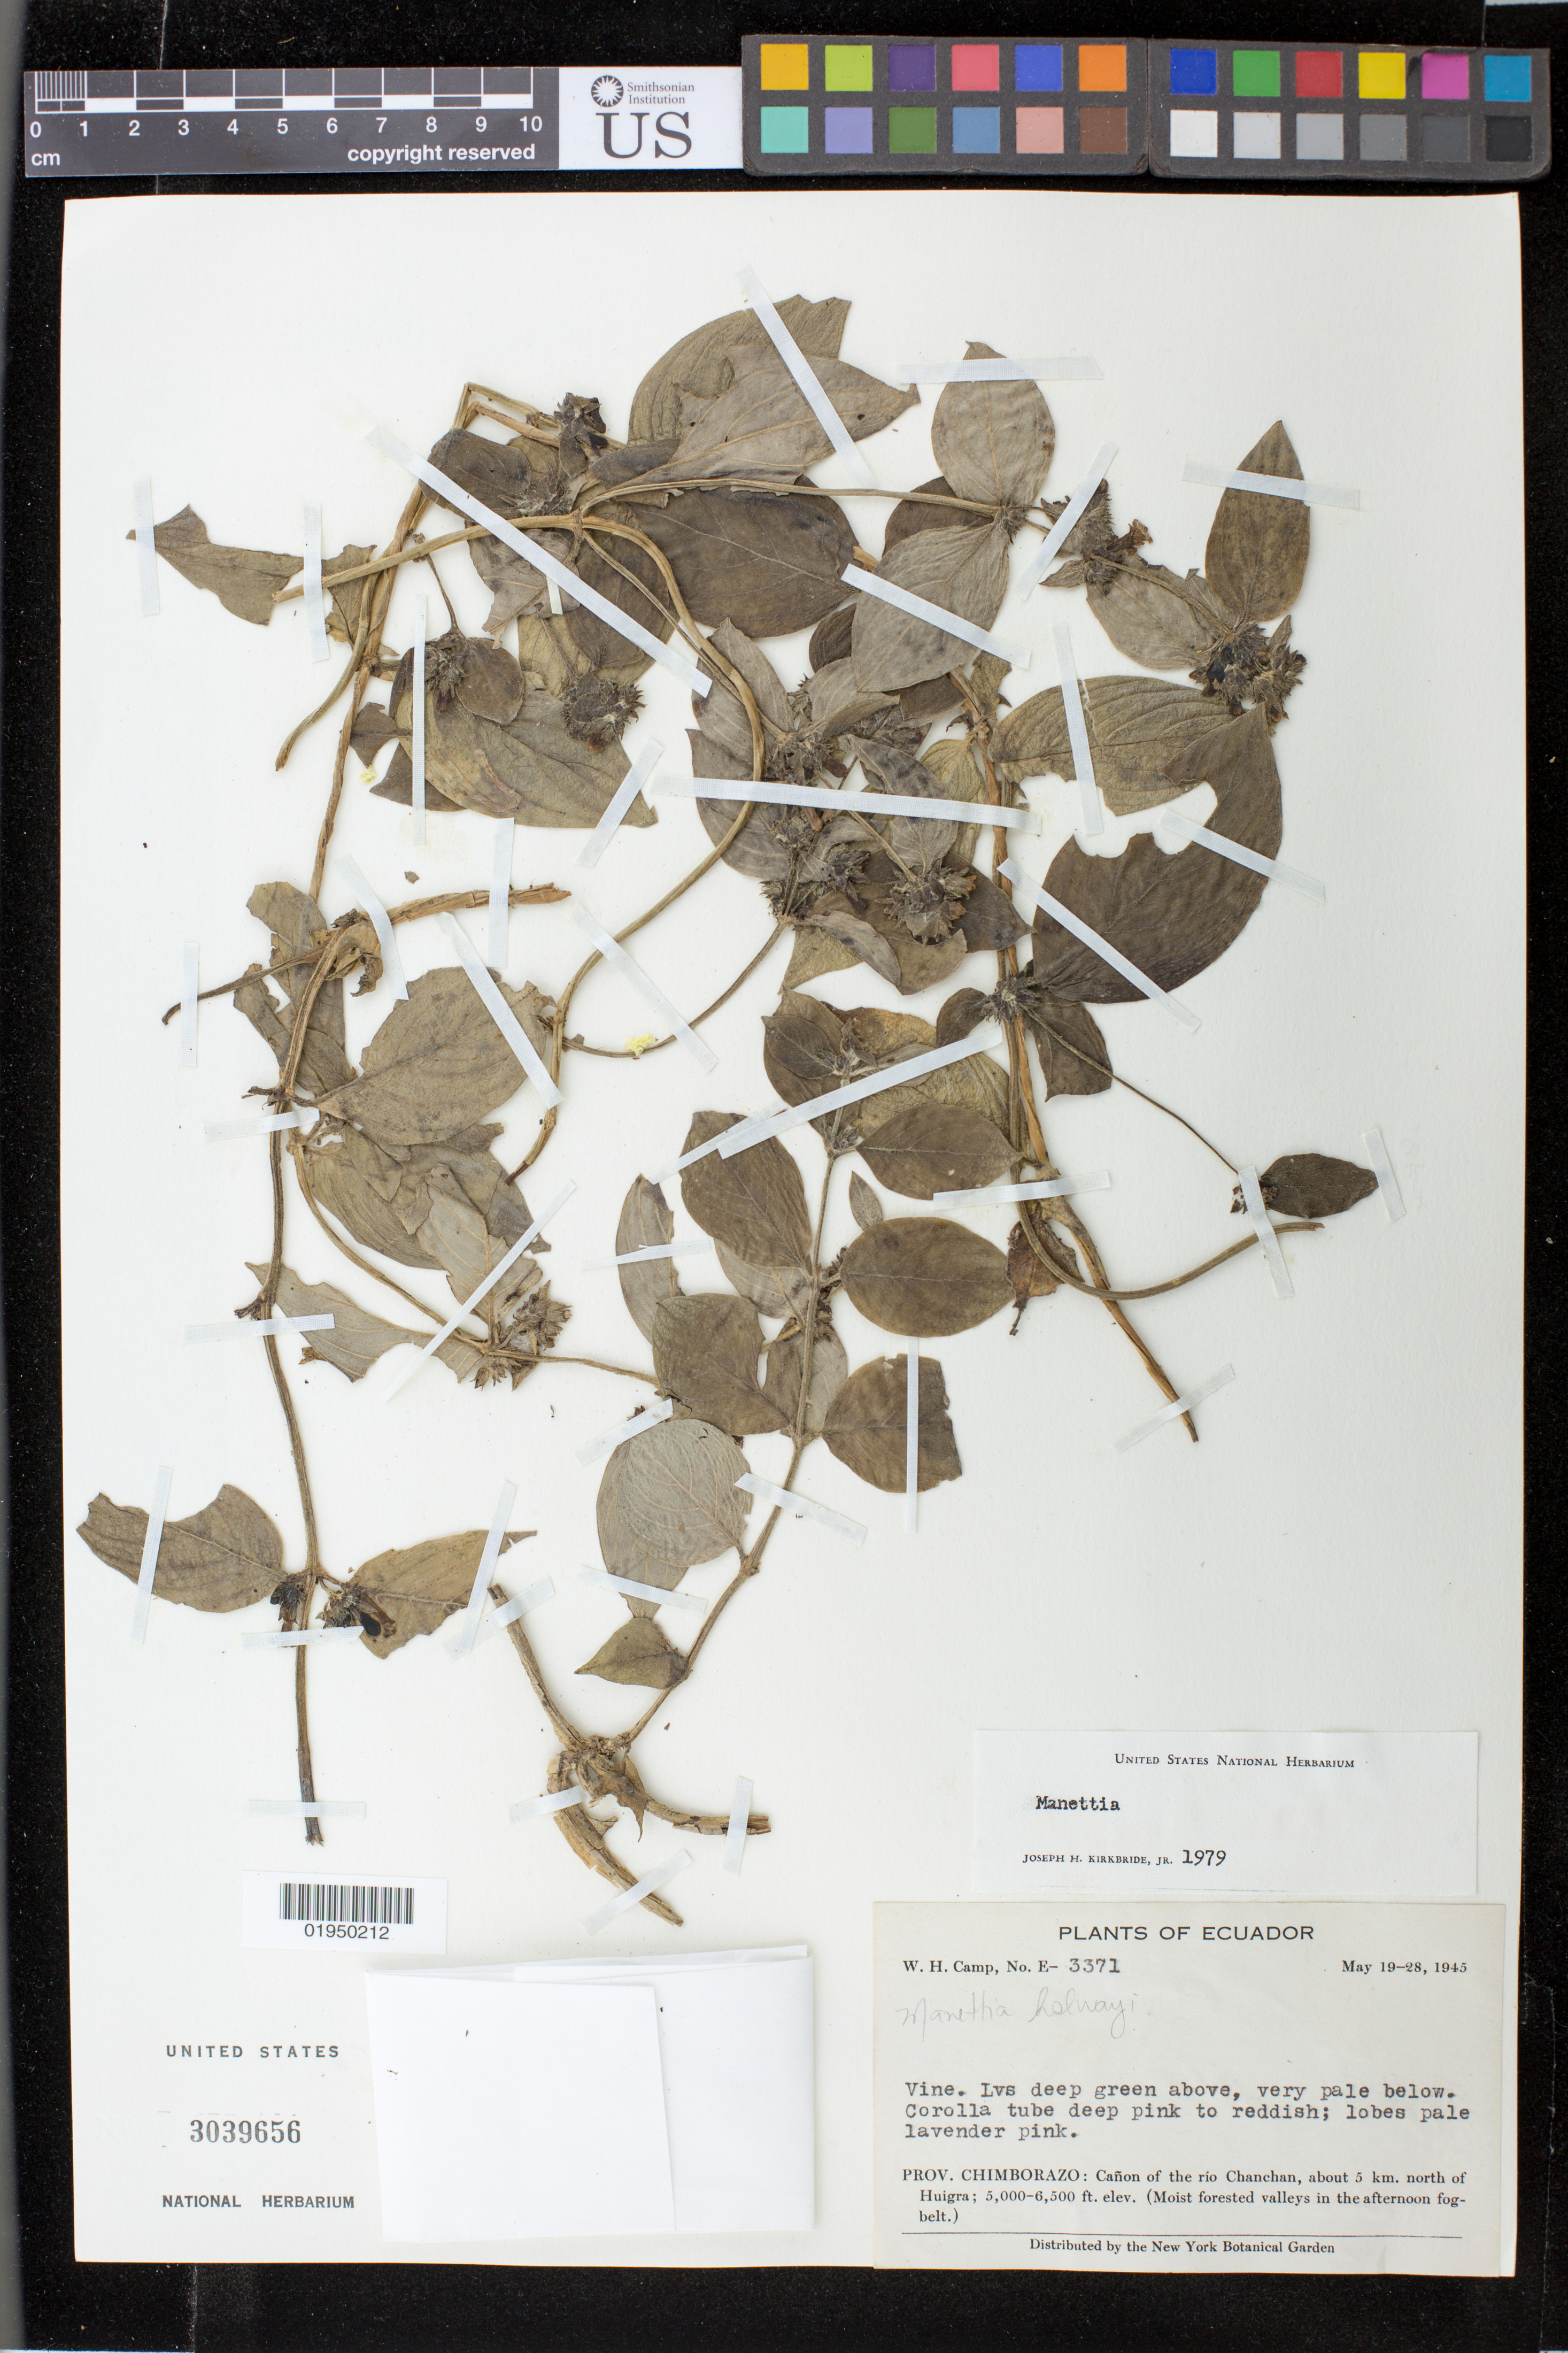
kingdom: Plantae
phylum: Tracheophyta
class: Magnoliopsida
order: Gentianales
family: Rubiaceae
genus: Manettia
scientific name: Manettia sp.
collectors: W. H. Camp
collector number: E-3371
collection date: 1945-05-19/1945-05-28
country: Ecuador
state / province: Chimborazo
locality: Canon of the rio Chanchan, about 5 km. north of Huigra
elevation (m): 1524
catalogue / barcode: US 3039656